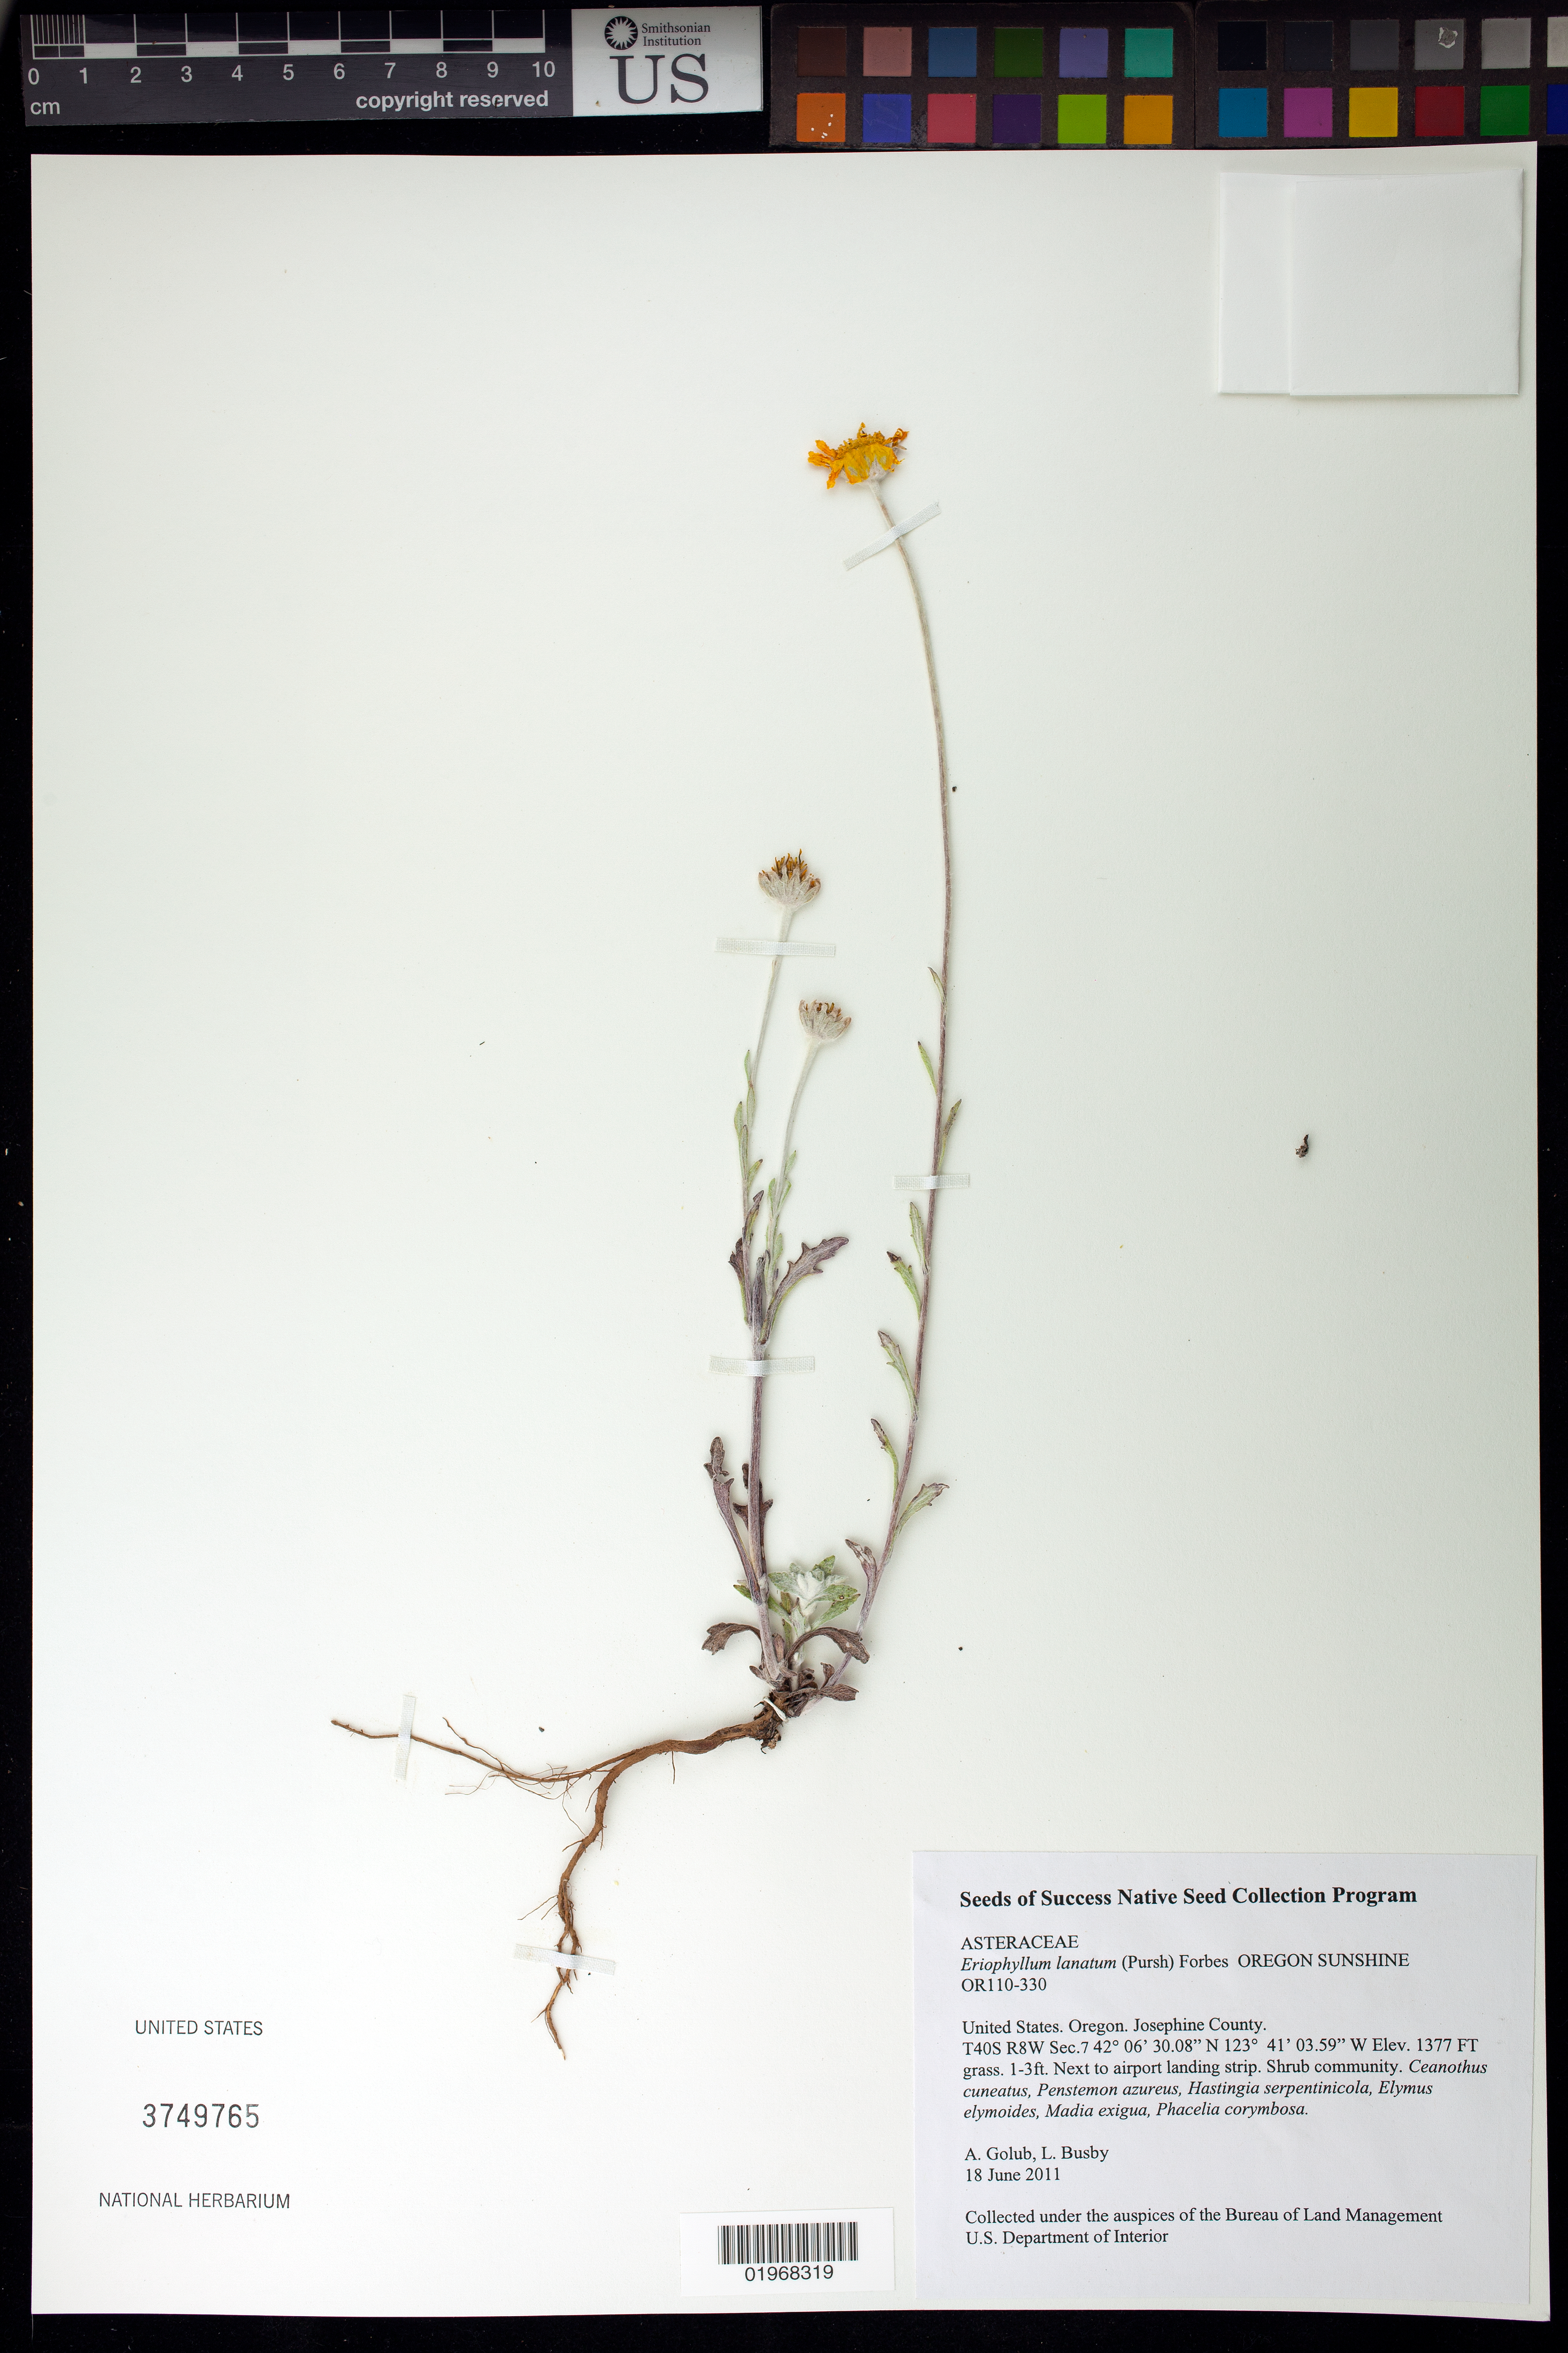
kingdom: Plantae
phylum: Tracheophyta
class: Magnoliopsida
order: Asterales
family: Asteraceae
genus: Eriophyllum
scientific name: Eriophyllum lanatum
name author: (Pursh) J. Forbes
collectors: A. Golub & L. Busby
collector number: OR110-330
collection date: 2011-06-18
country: United States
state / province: Oregon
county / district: Josephine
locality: Next to airport landing strip.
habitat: Shrub community. With Ceanothus cuneatus, Elymus elymoides, Madia exigua, ect.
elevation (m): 420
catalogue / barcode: US 3749765